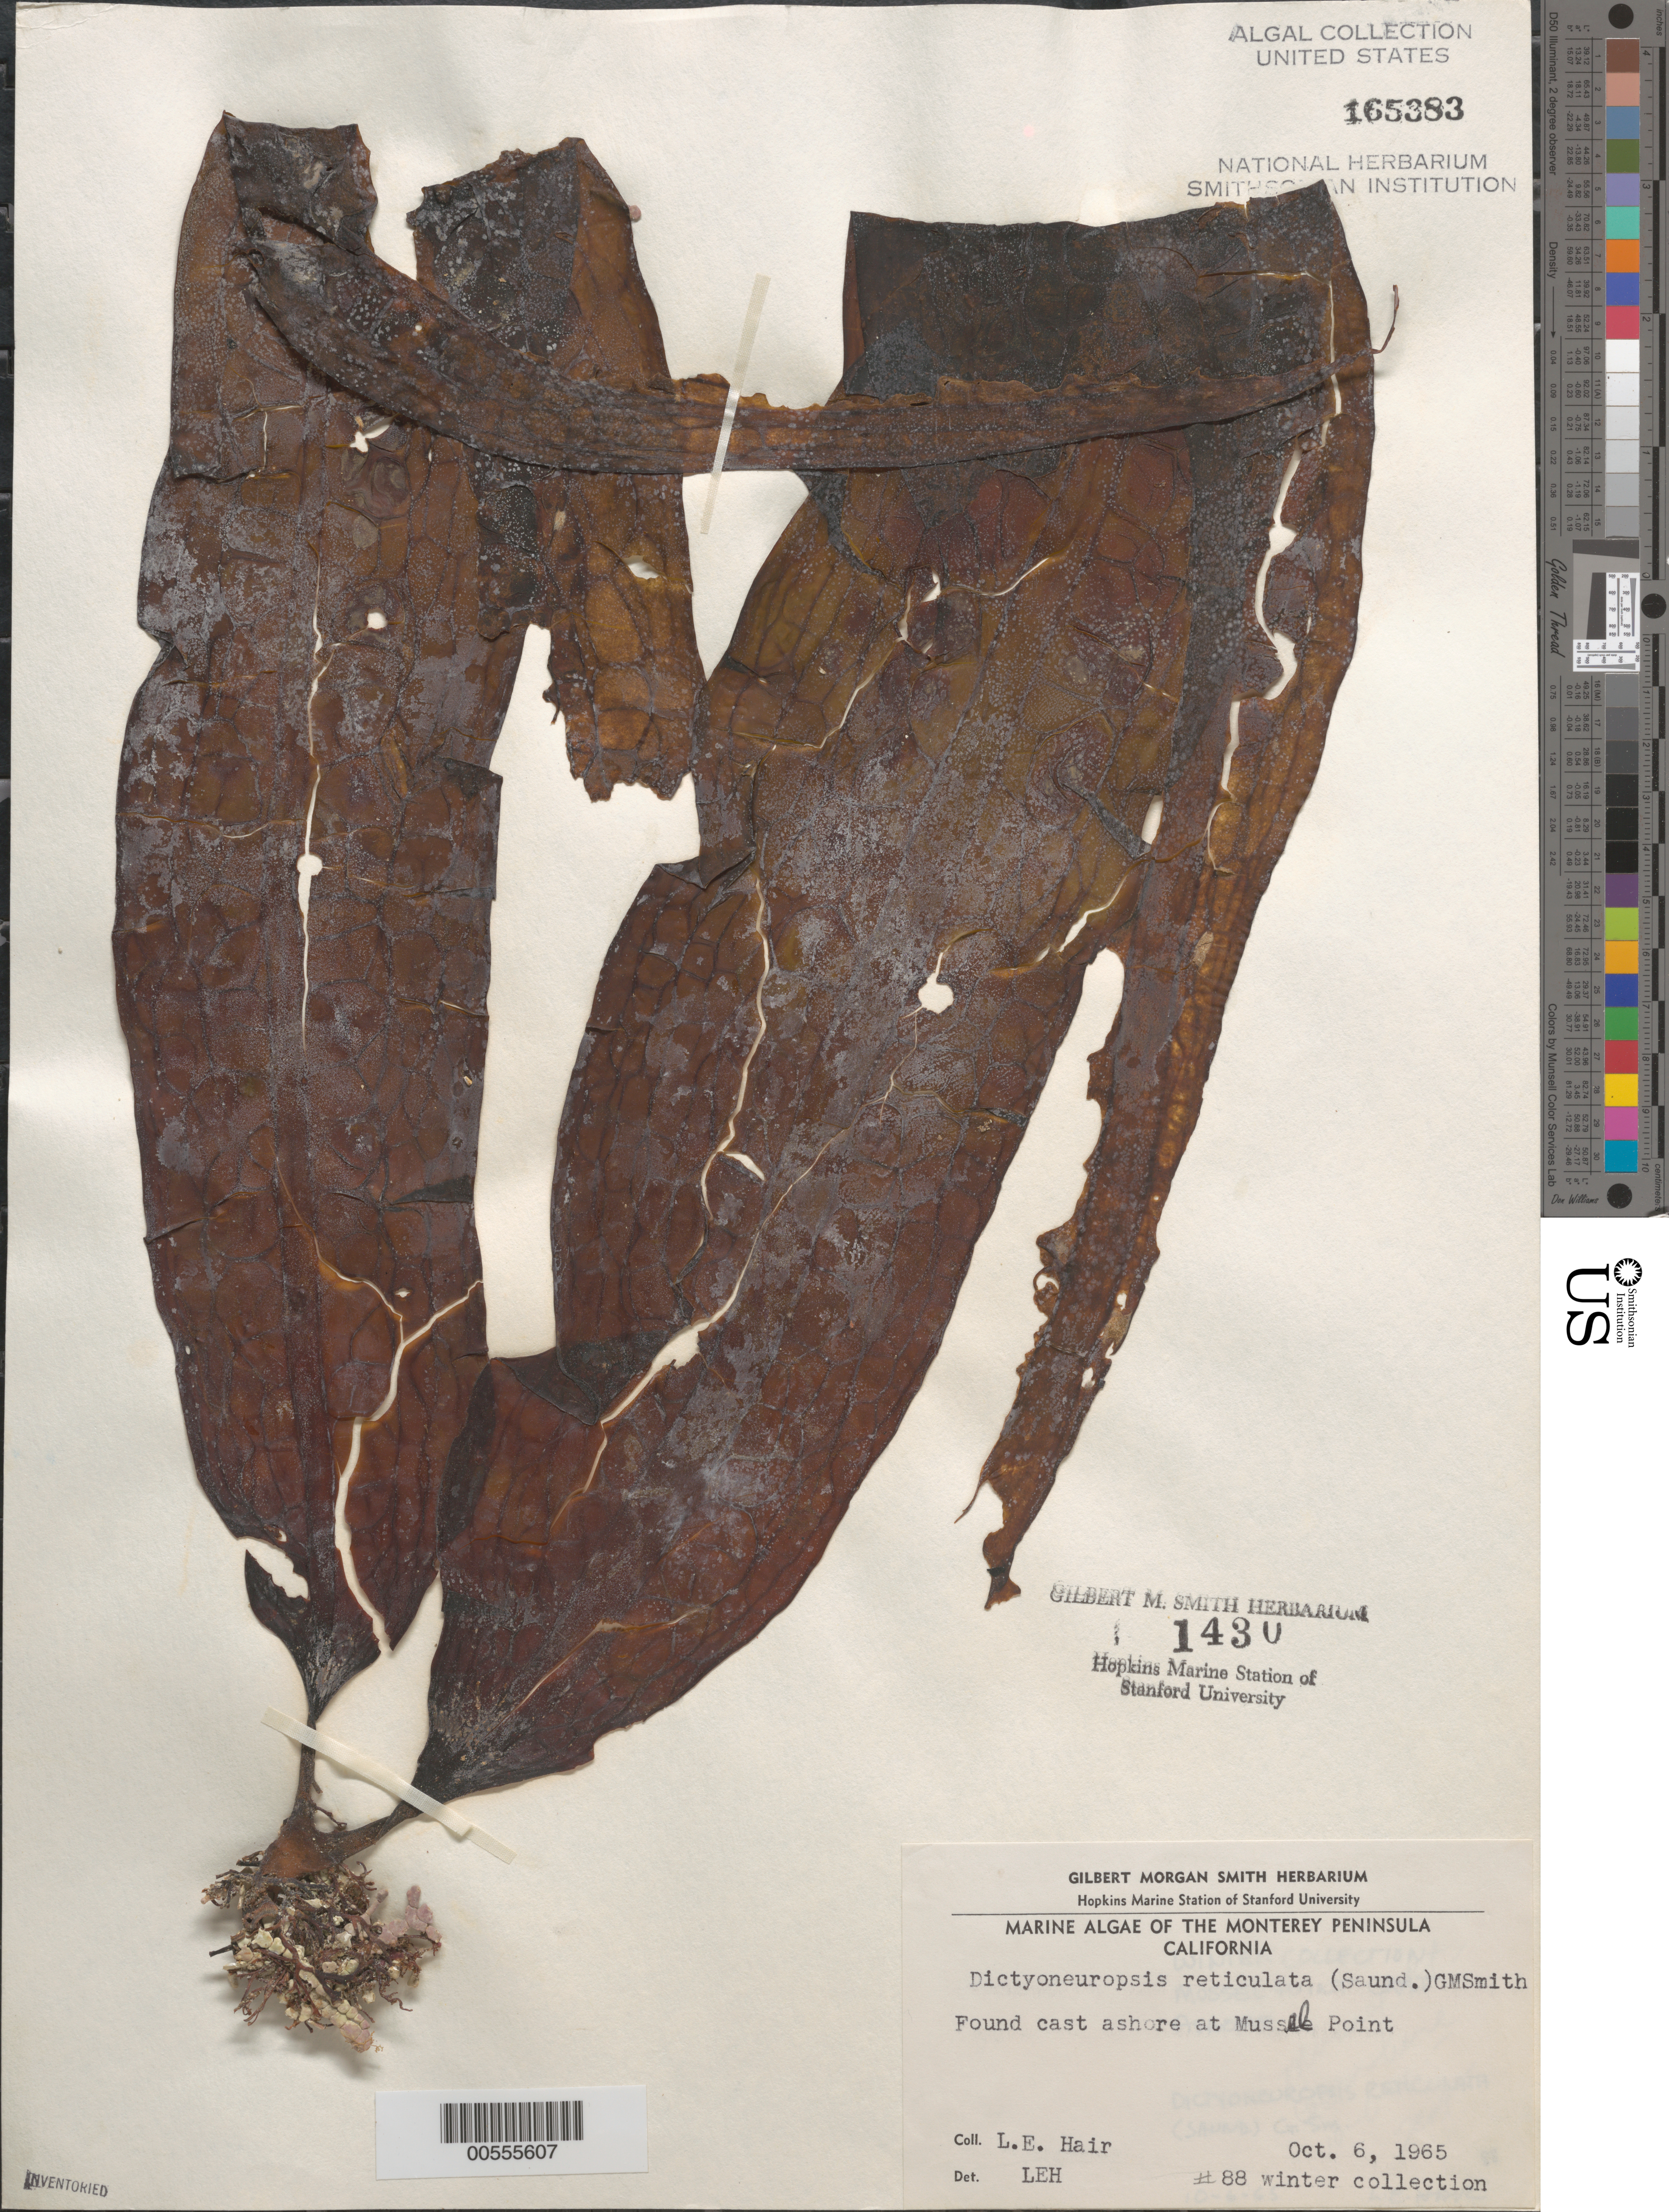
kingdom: Chromista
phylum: Ochrophyta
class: Phaeophyceae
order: Laminariales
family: Costariaceae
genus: Dictyoneurum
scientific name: Dictyoneurum reticulatum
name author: (D.A. Saunders) P.C. Silva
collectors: L. Hair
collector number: Leh 88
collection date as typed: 06 Oct 1965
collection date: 1965-10-06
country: United States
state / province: California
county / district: Monterey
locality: Mussel Point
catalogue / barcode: US 165383